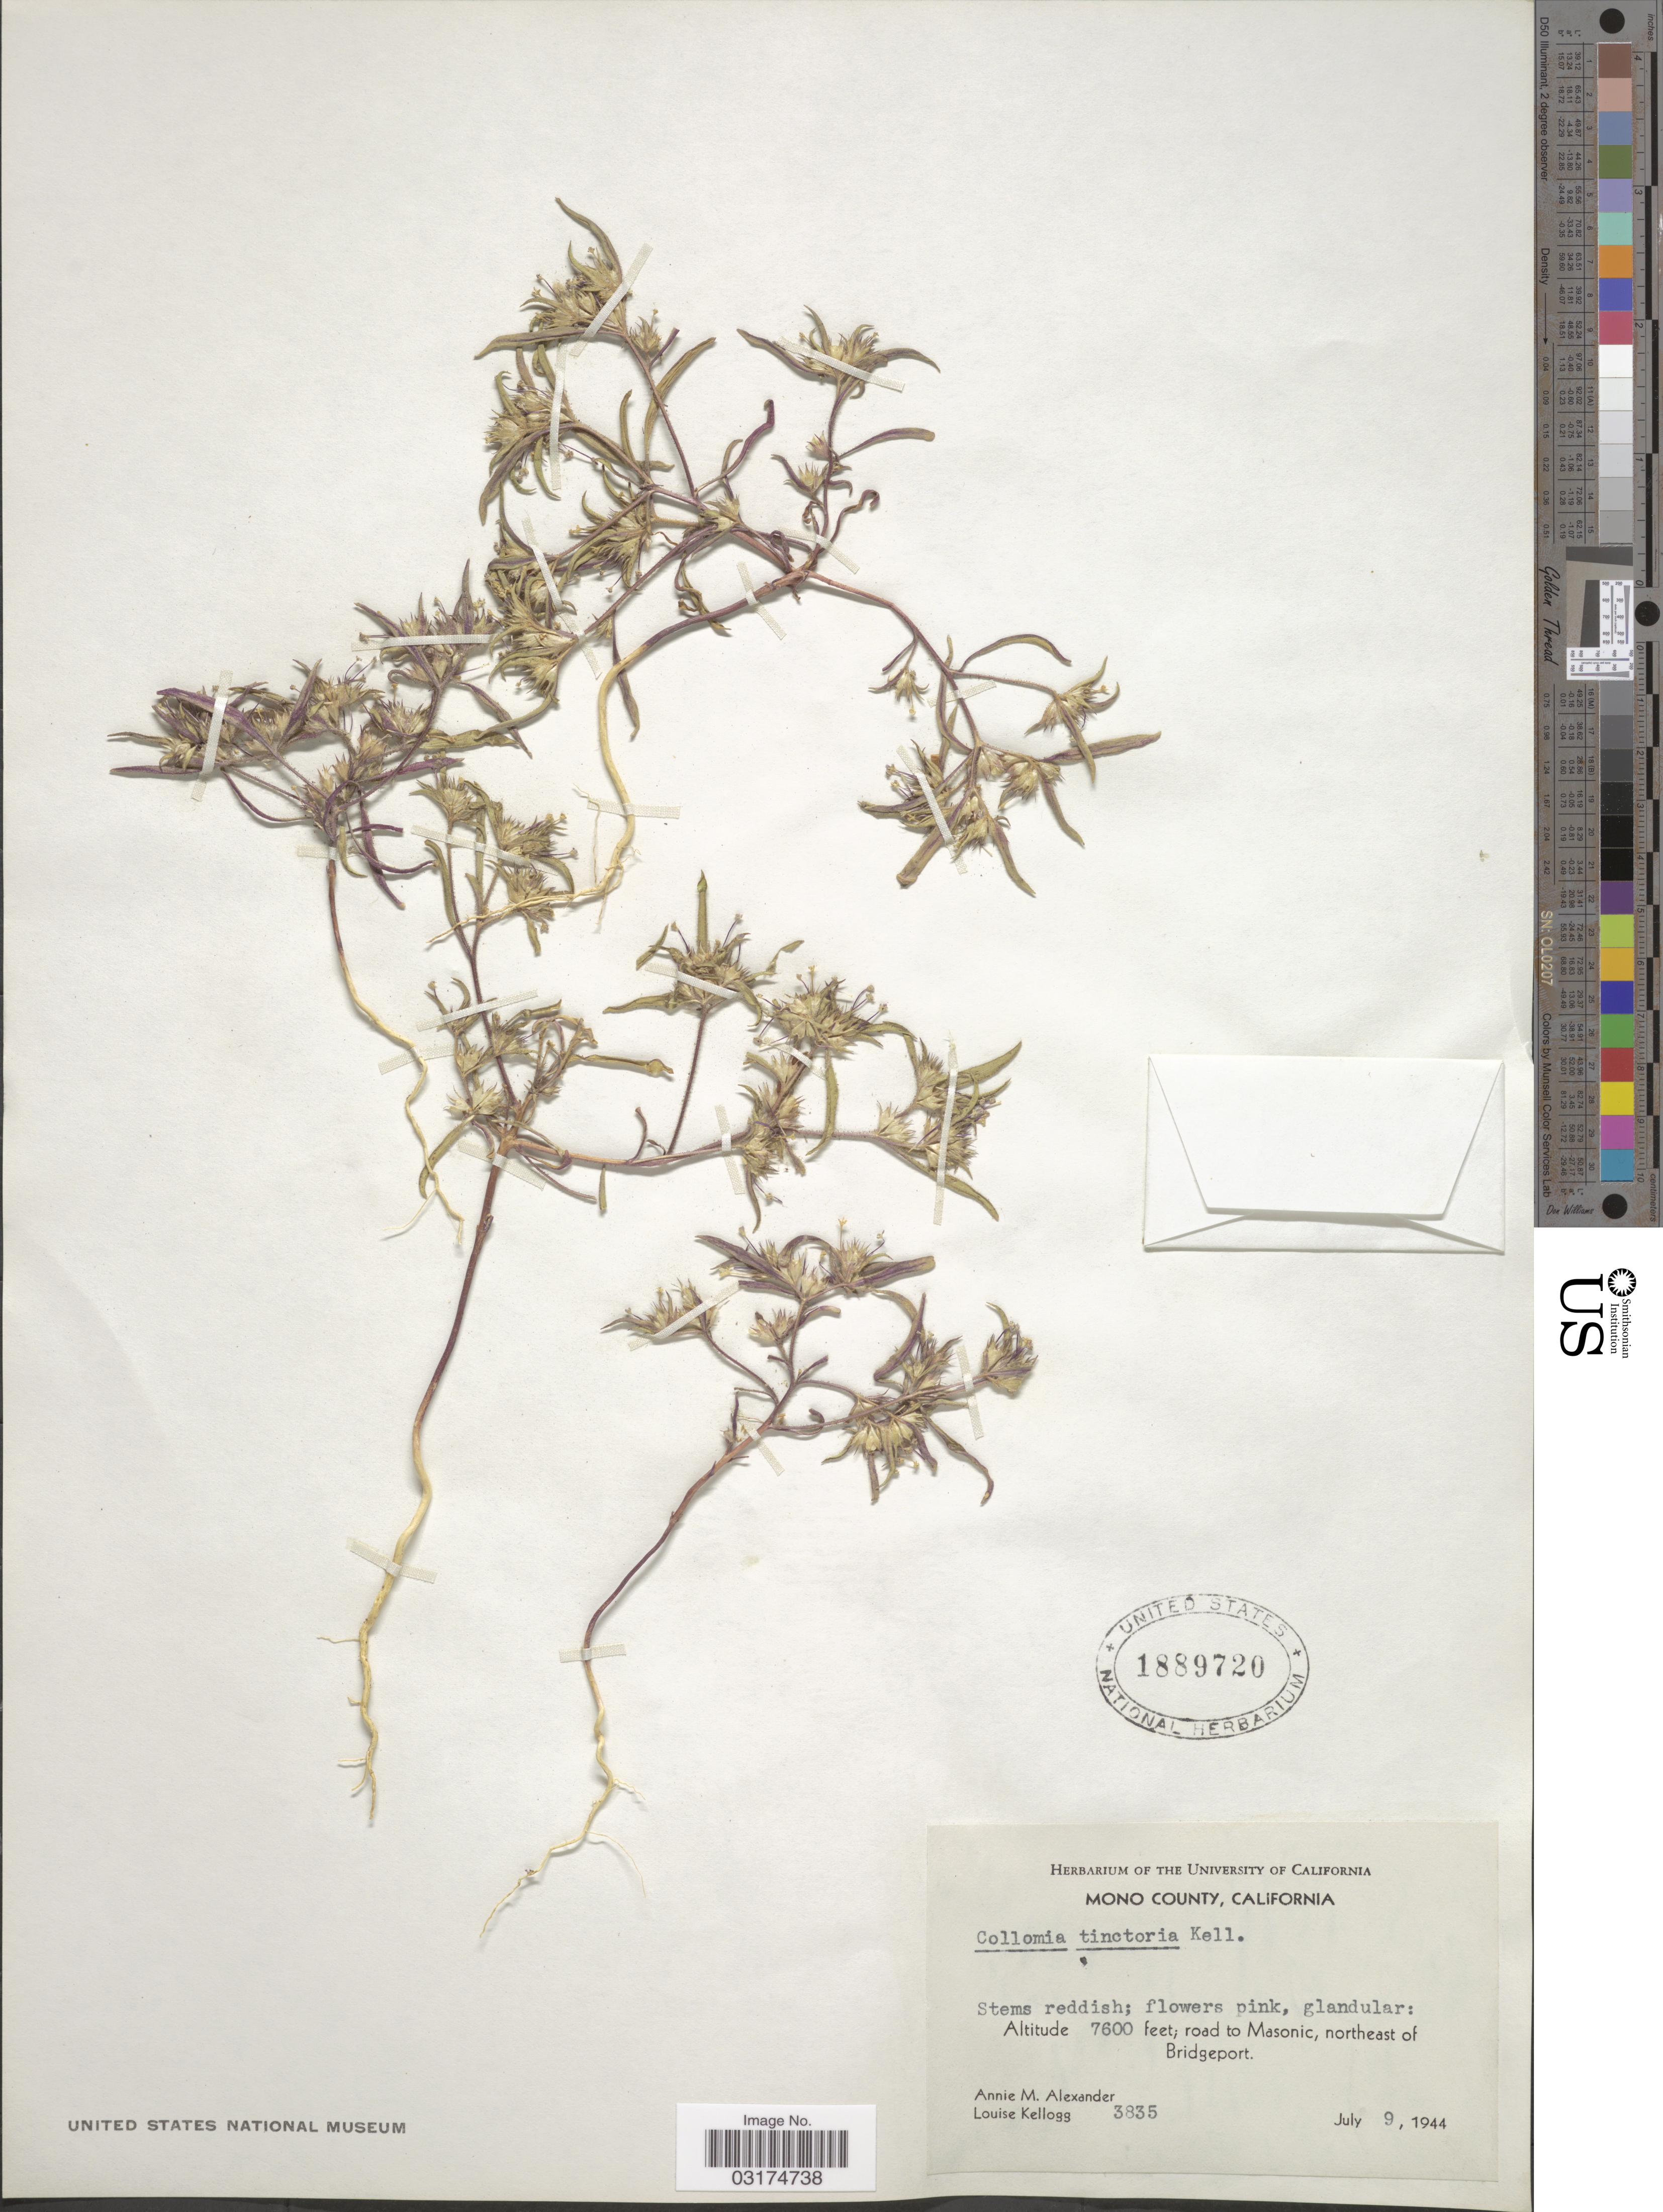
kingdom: Plantae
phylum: Tracheophyta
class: Magnoliopsida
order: Ericales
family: Polemoniaceae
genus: Collomia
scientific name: Collomia tinctoria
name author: Kellogg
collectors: A. M. Alexander & L. Kellogg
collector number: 3835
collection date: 1944-07-09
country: United States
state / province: California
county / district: Mono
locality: Mono County. Road to Masonic, northeast of Bridgeport.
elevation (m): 2316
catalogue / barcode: US 1889720